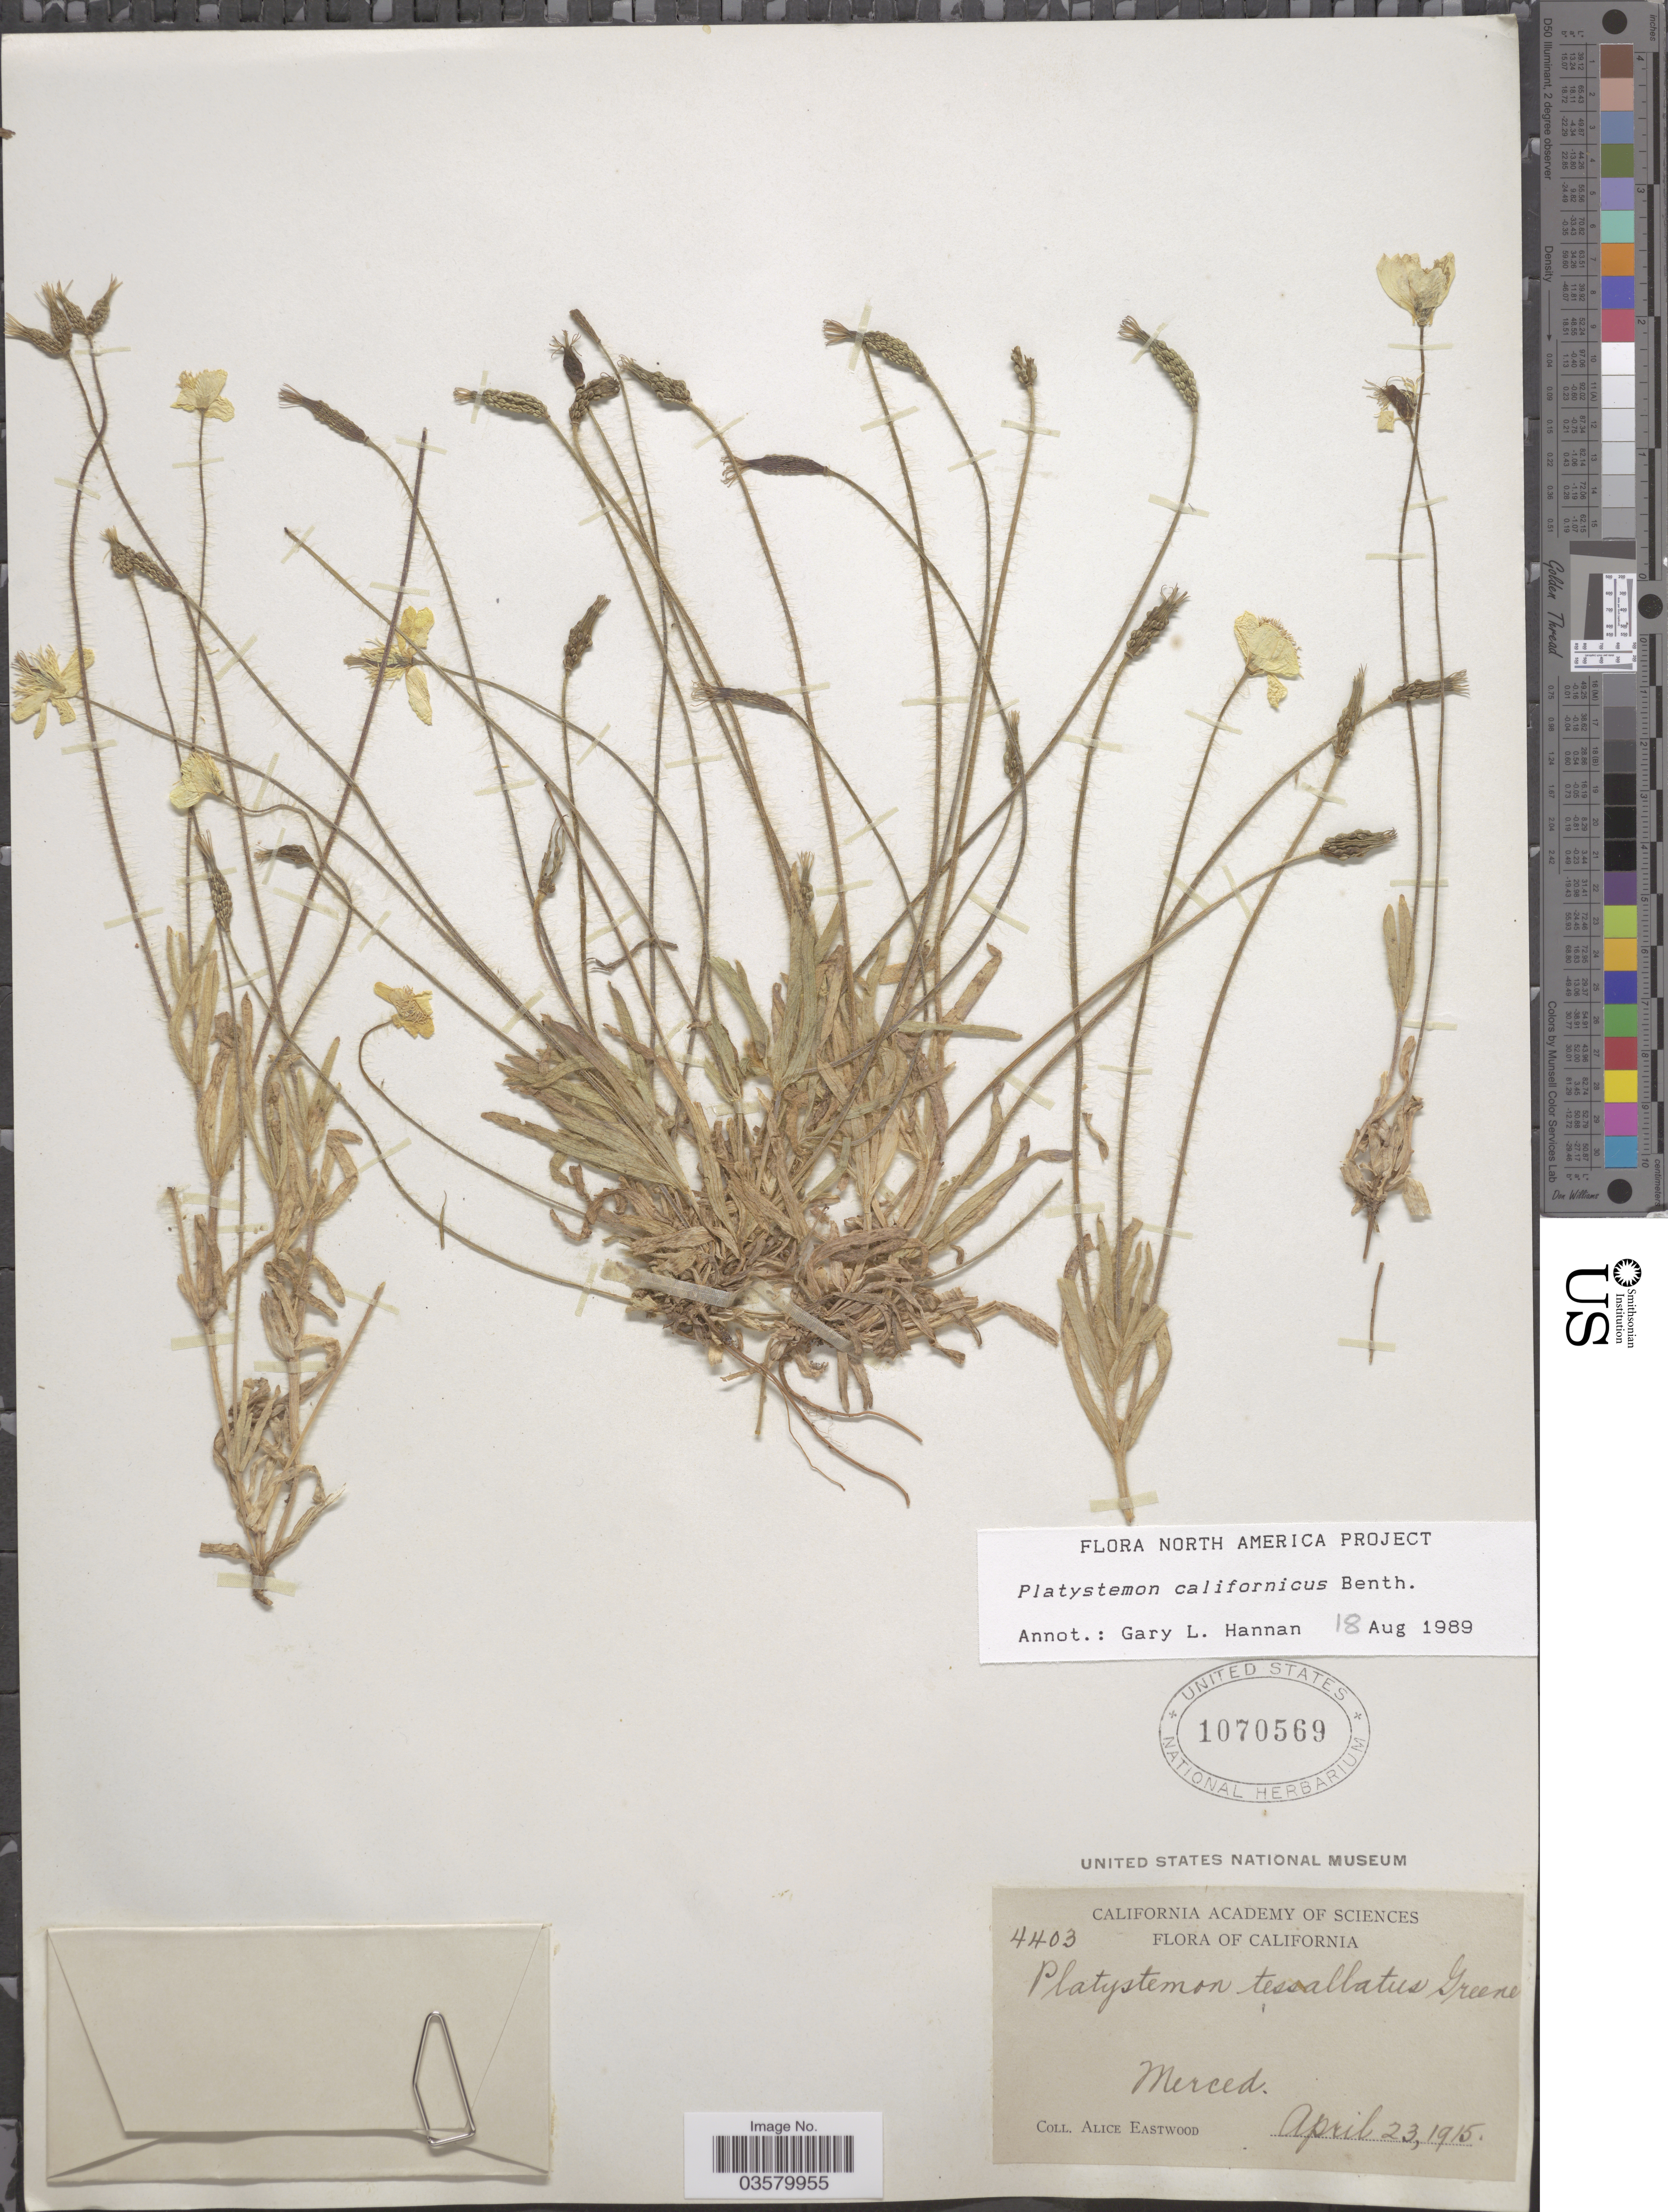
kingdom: Plantae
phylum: Tracheophyta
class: Magnoliopsida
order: Ranunculales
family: Papaveraceae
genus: Platystemon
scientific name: Platystemon californicus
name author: Benth.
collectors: A. Eastwood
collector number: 4403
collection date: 1915-04-23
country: United States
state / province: California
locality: Merced.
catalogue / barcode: US 1070569